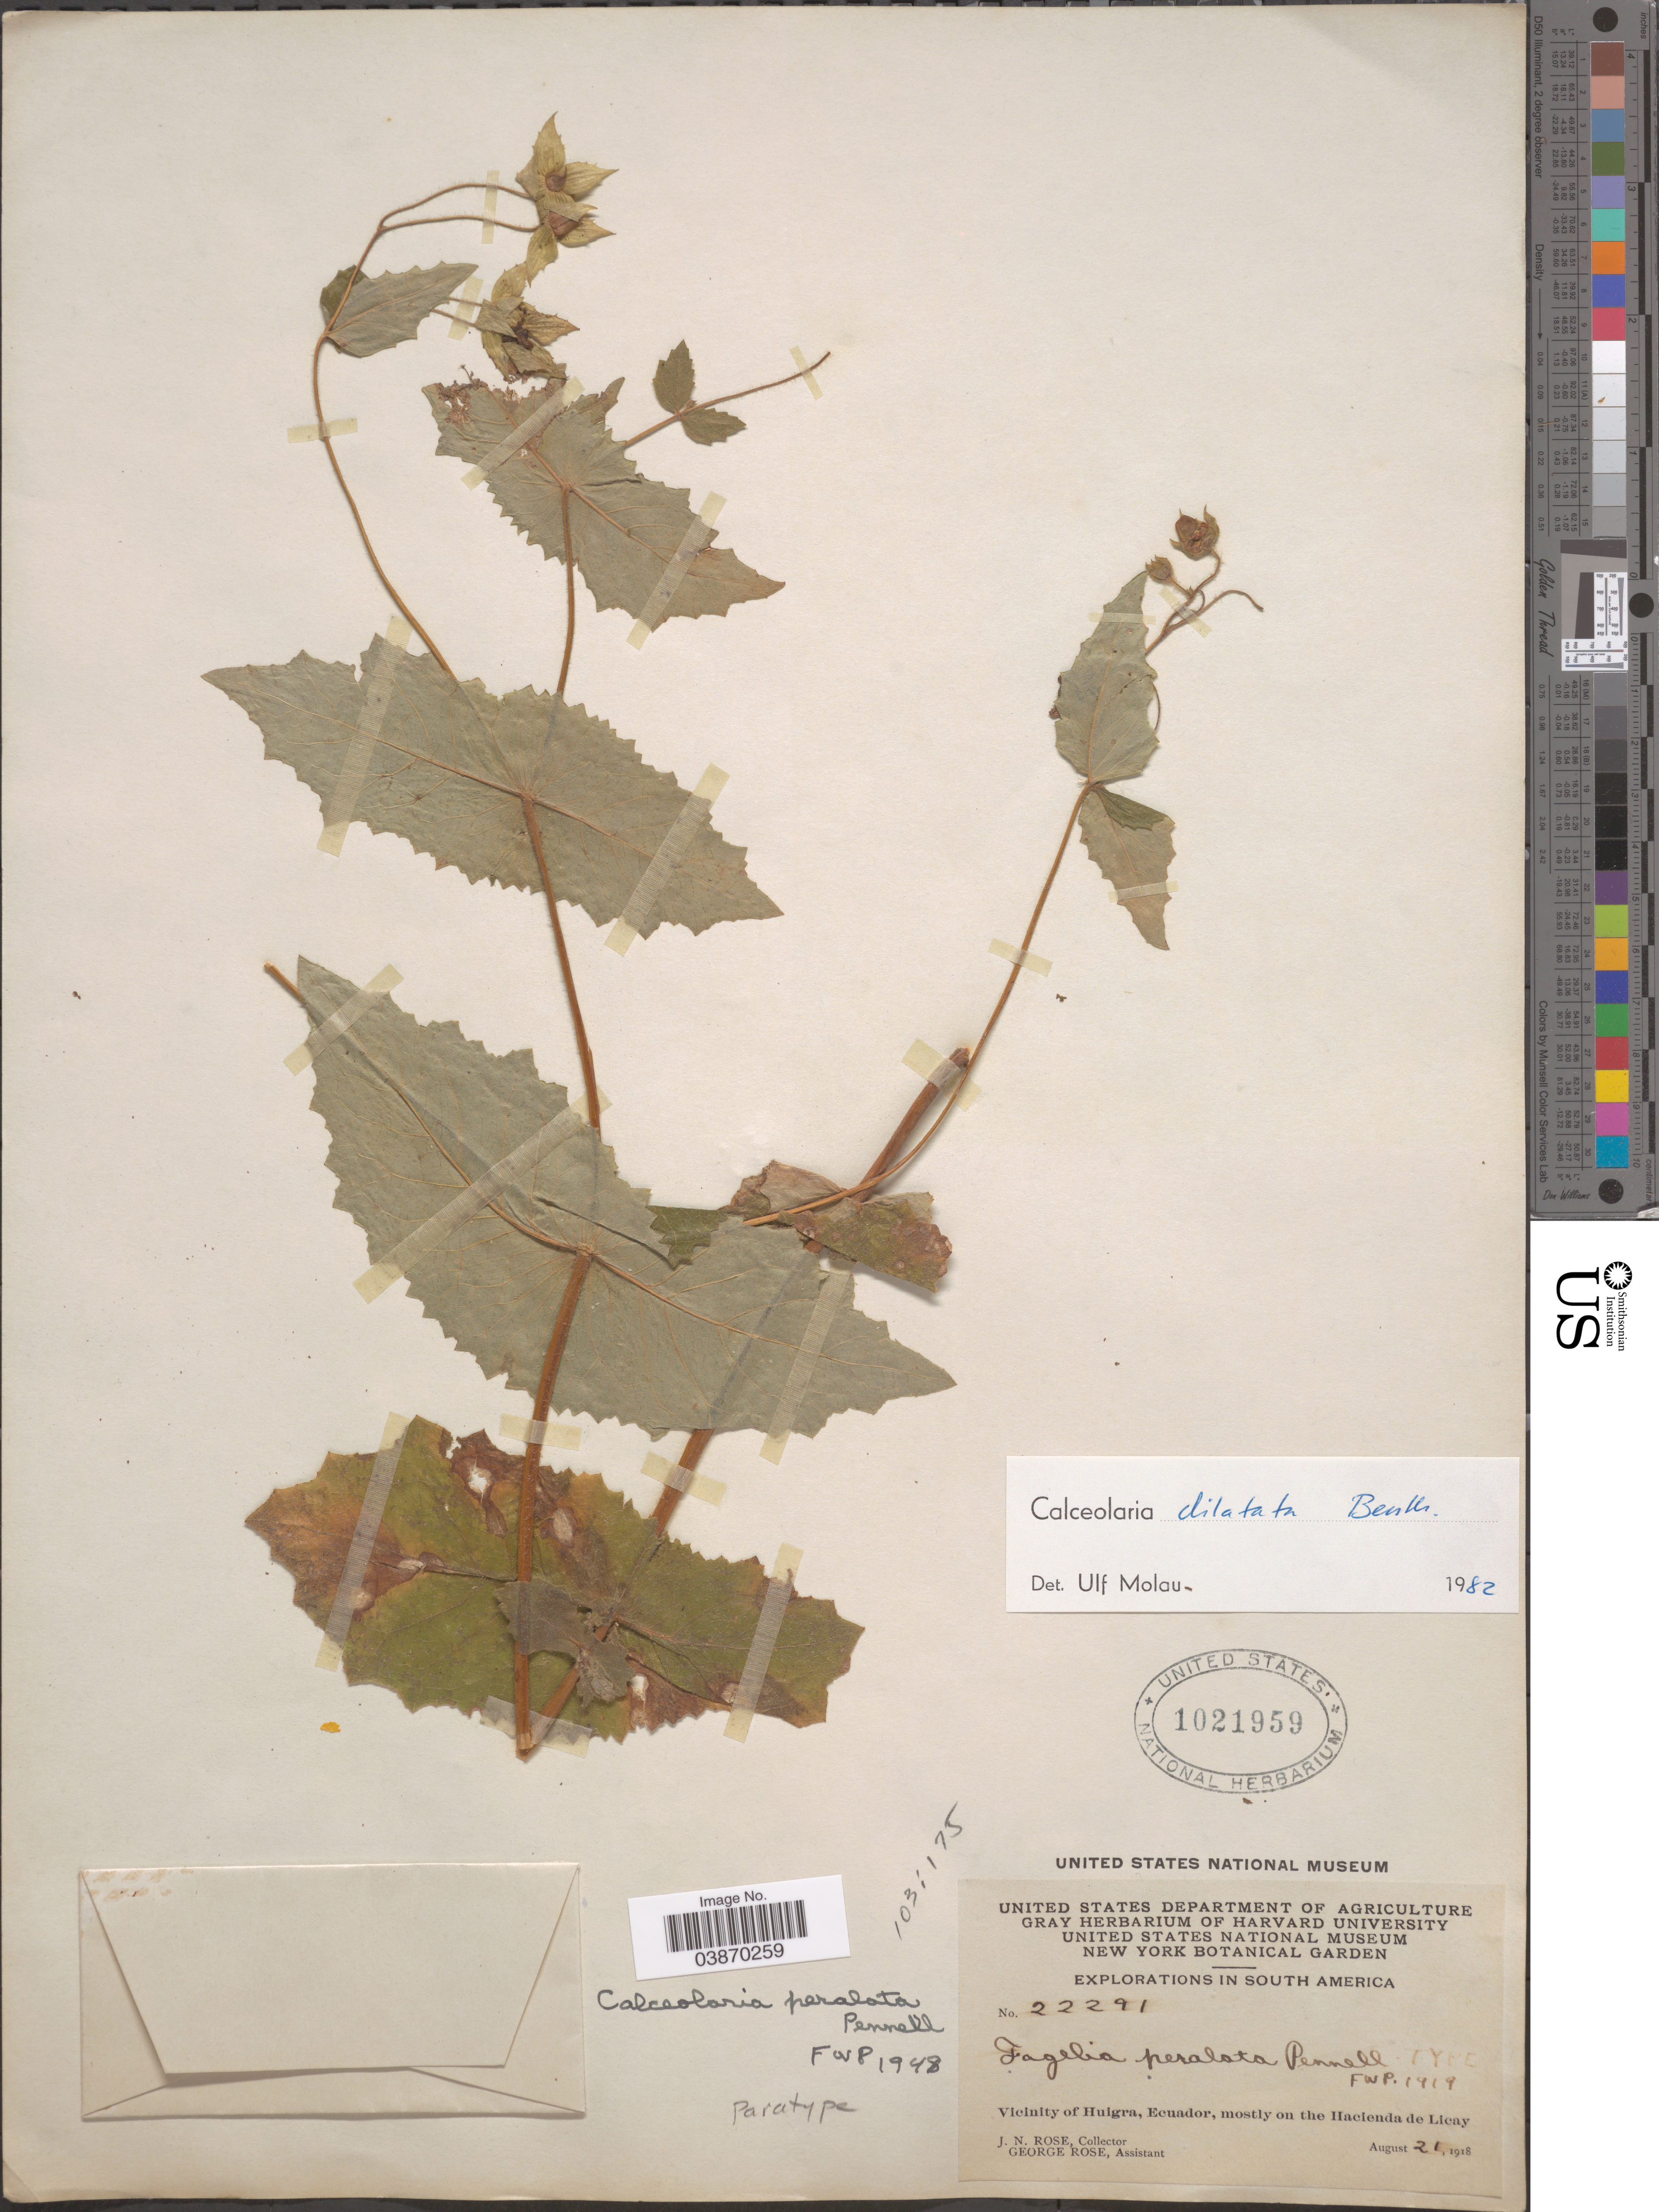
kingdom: Plantae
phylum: Tracheophyta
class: Magnoliopsida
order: Lamiales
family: Calceolariaceae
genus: Calceolaria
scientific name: Calceolaria dilatata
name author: Benth.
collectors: J. N. Rose & G. Rose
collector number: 22291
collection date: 1918-08-21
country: Ecuador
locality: Vicinity of Huigra, mostly on the Hacienda de Licay.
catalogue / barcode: US 1021959